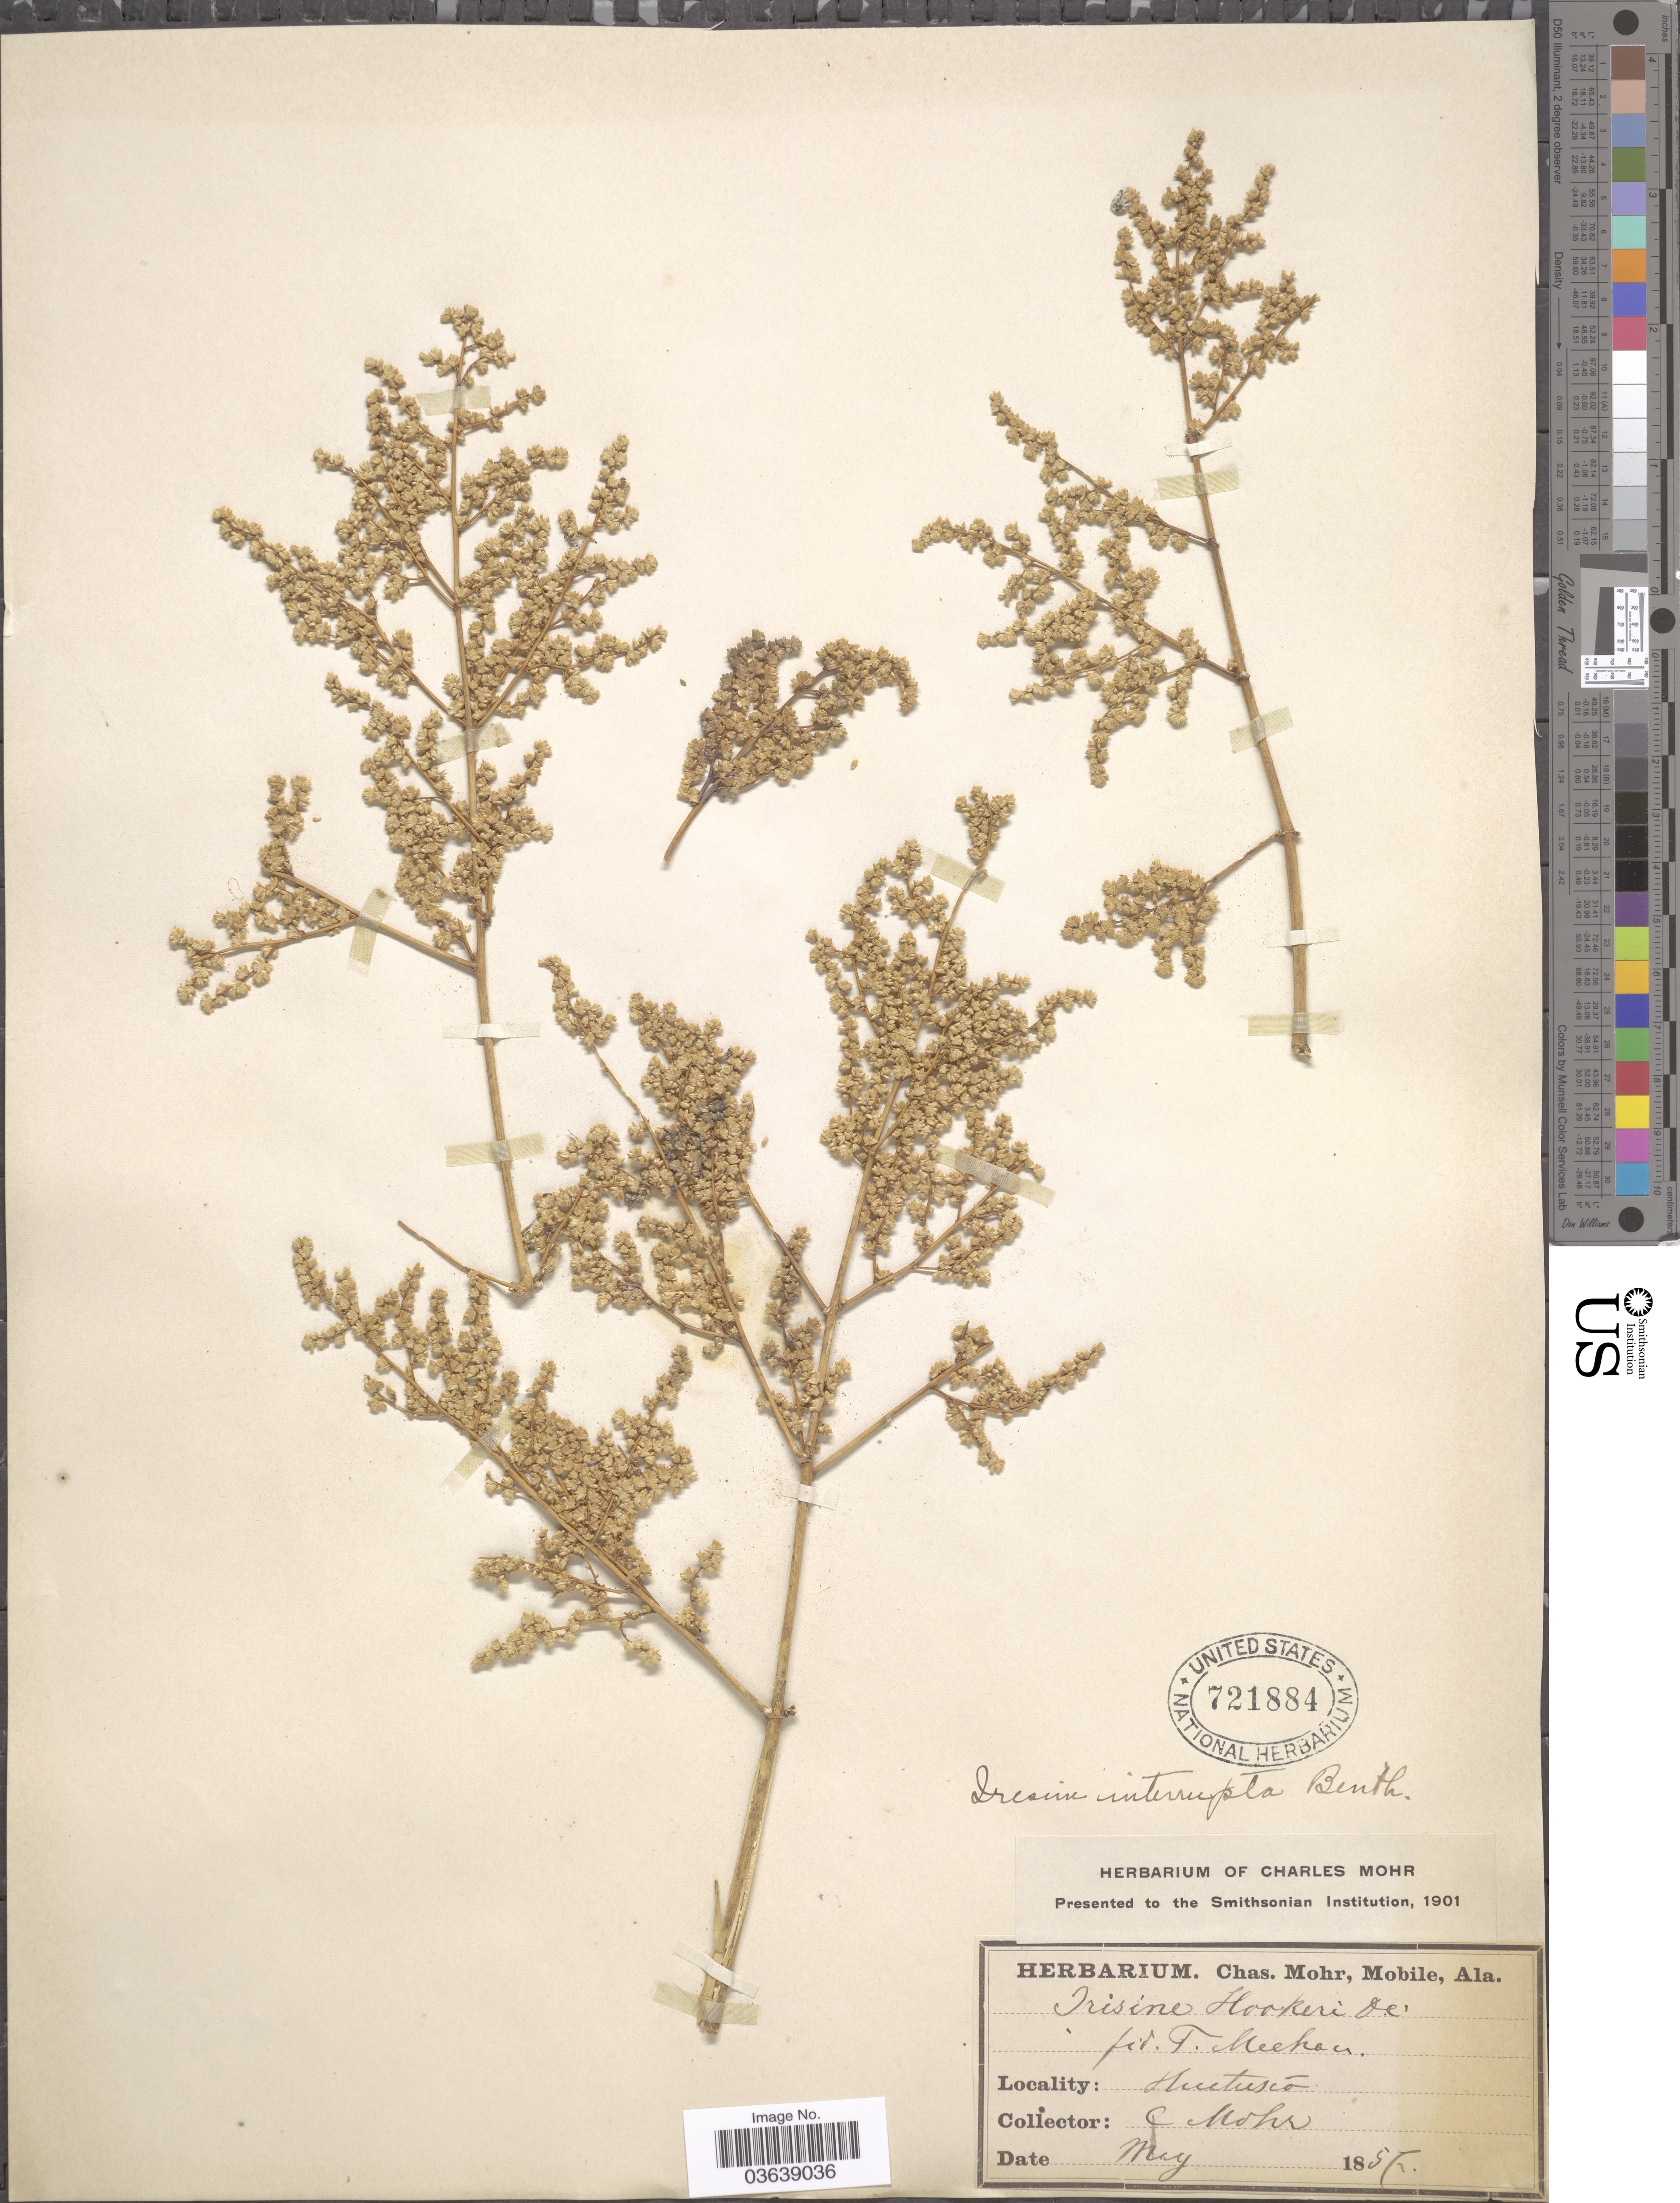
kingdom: Plantae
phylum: Tracheophyta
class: Magnoliopsida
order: Caryophyllales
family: Amaranthaceae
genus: Iresine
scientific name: Iresine interrupta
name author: Benth.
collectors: Mohr, C. T. (herbarium)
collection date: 1857-05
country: United States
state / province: Alabama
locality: Huatusco.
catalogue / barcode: US 721884